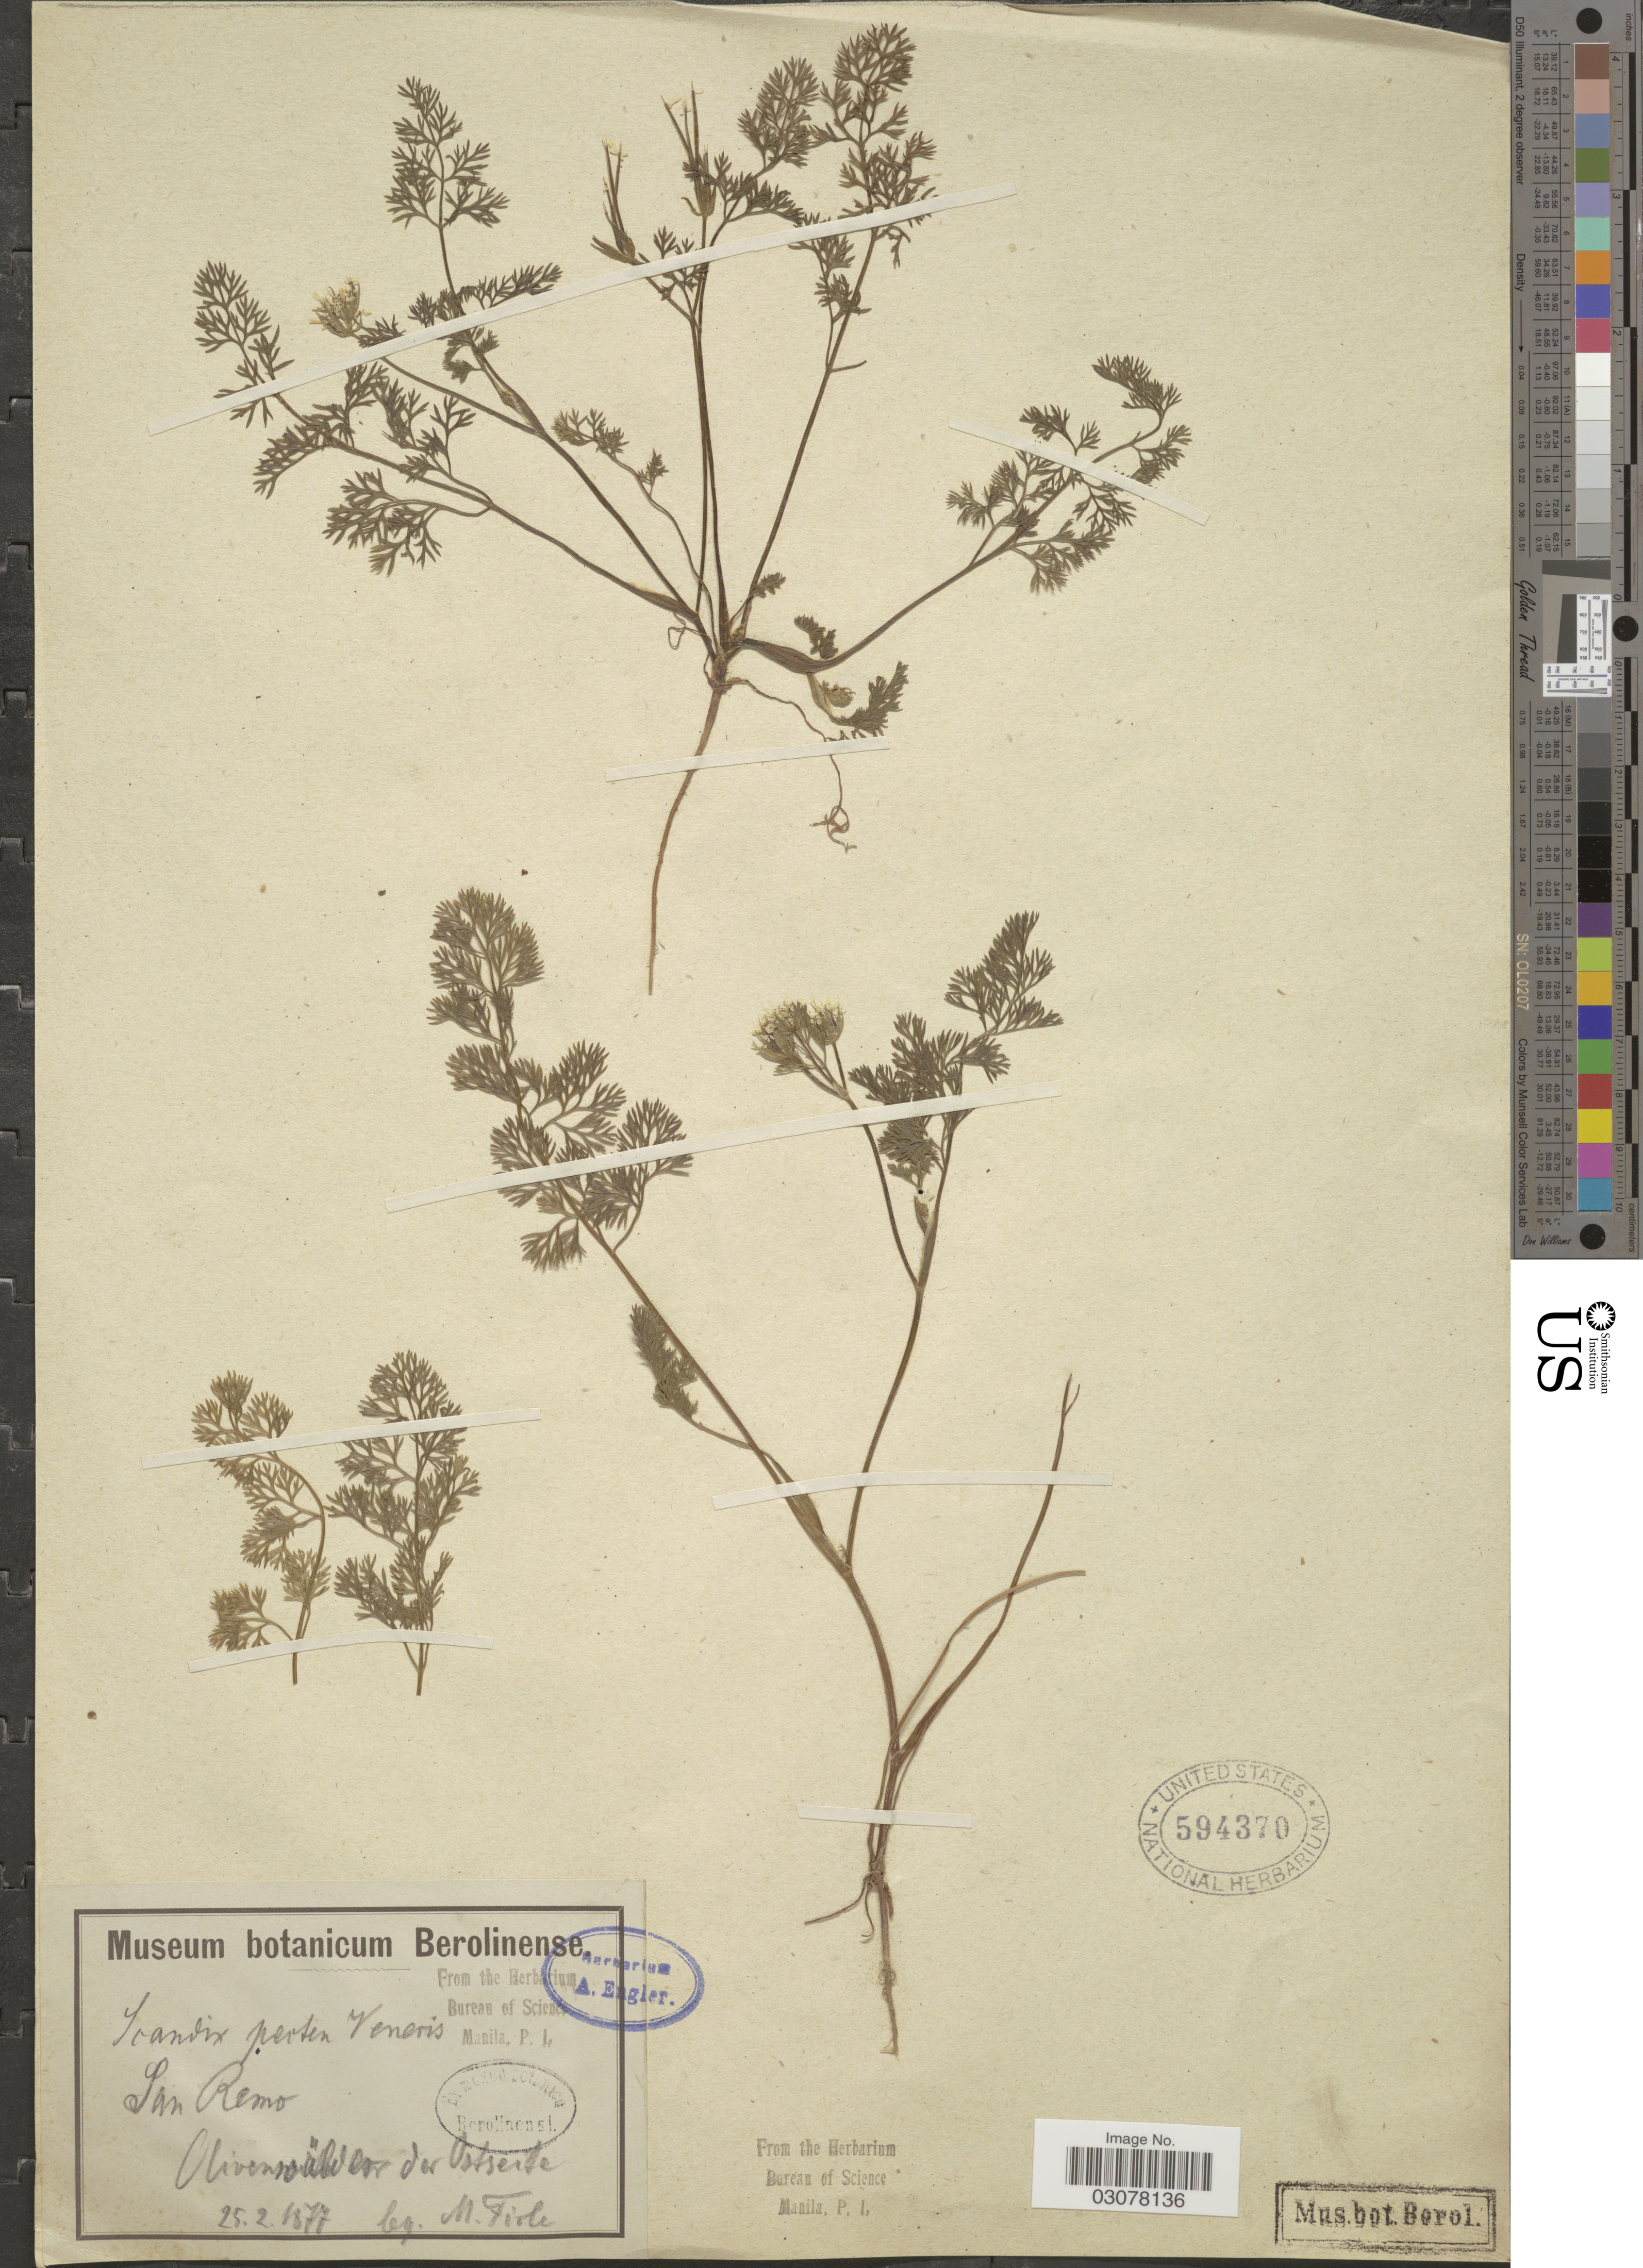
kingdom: Plantae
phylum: Tracheophyta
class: Magnoliopsida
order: Apiales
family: Apiaceae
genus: Scandix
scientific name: Scandix pecten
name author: Scop.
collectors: M. Firle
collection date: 1877-02-25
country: Italy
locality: San Remo. Olivenwalder der Ostseite.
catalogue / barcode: US 594370